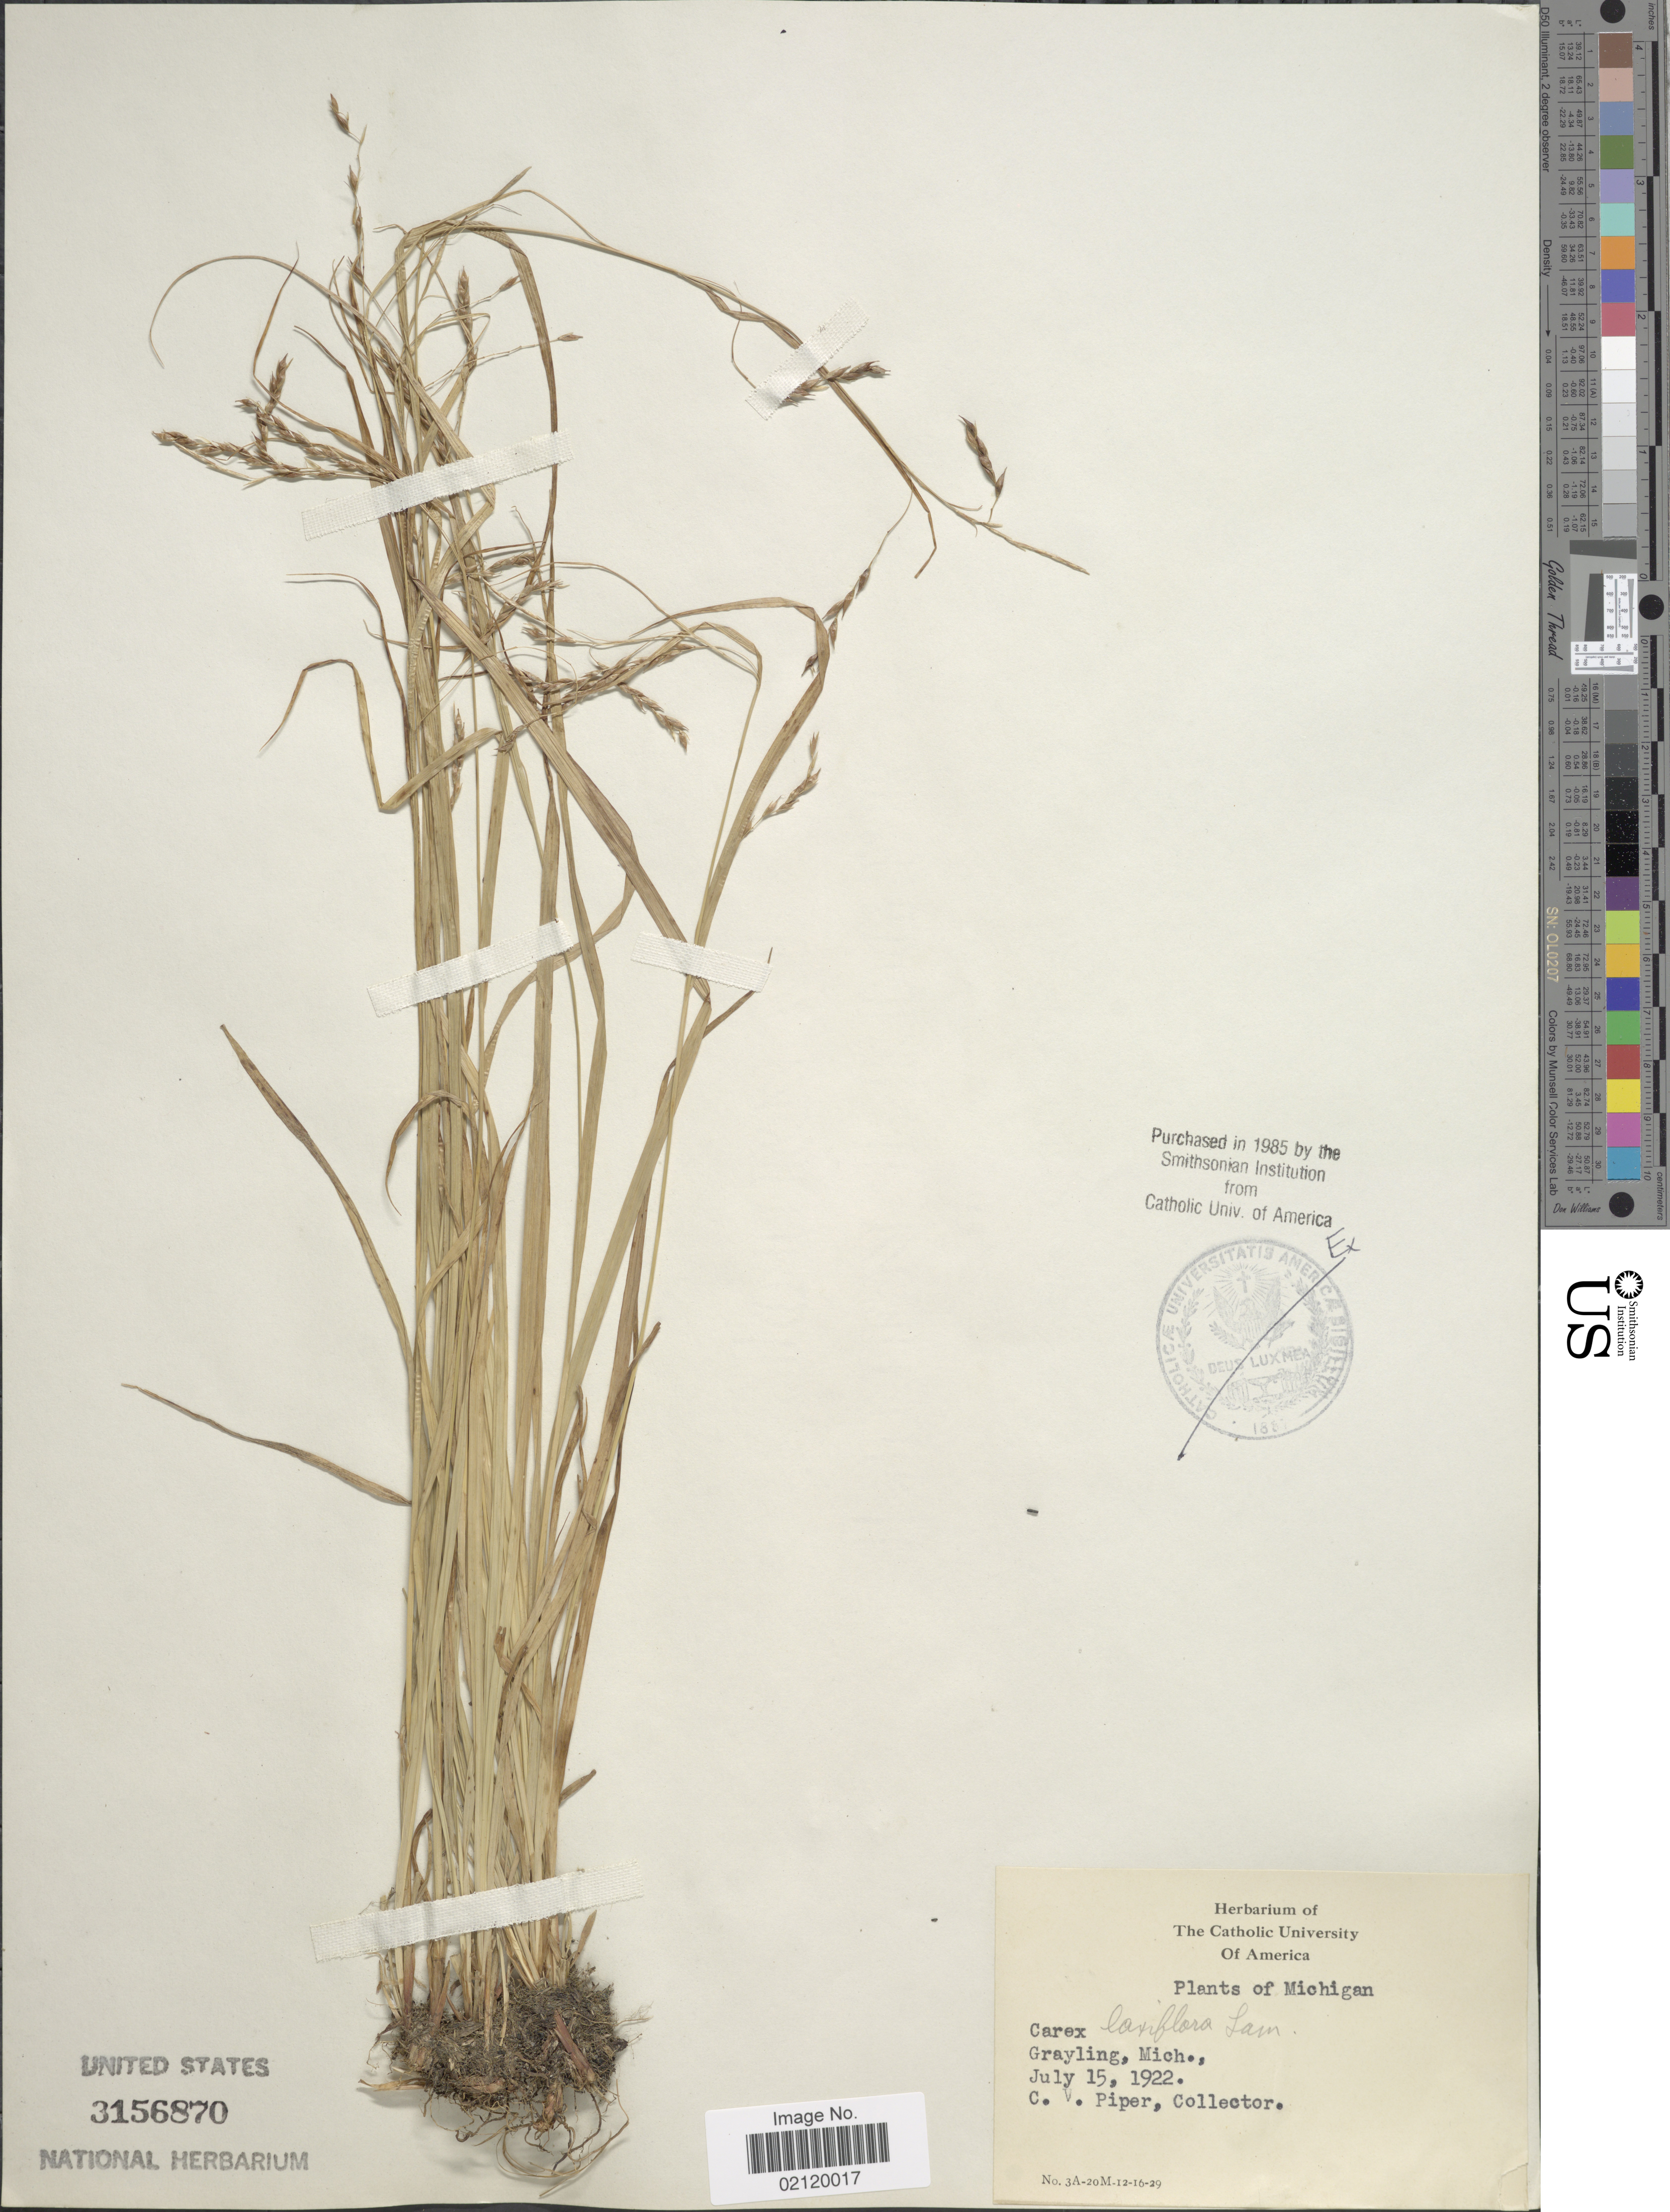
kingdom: Plantae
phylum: Tracheophyta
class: Liliopsida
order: Poales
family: Cyperaceae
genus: Carex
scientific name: Carex laxiflora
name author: Lam.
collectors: C. V. Piper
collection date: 1922-07-15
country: United States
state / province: Michigan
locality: Grayling, Mich.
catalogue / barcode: US 3156870